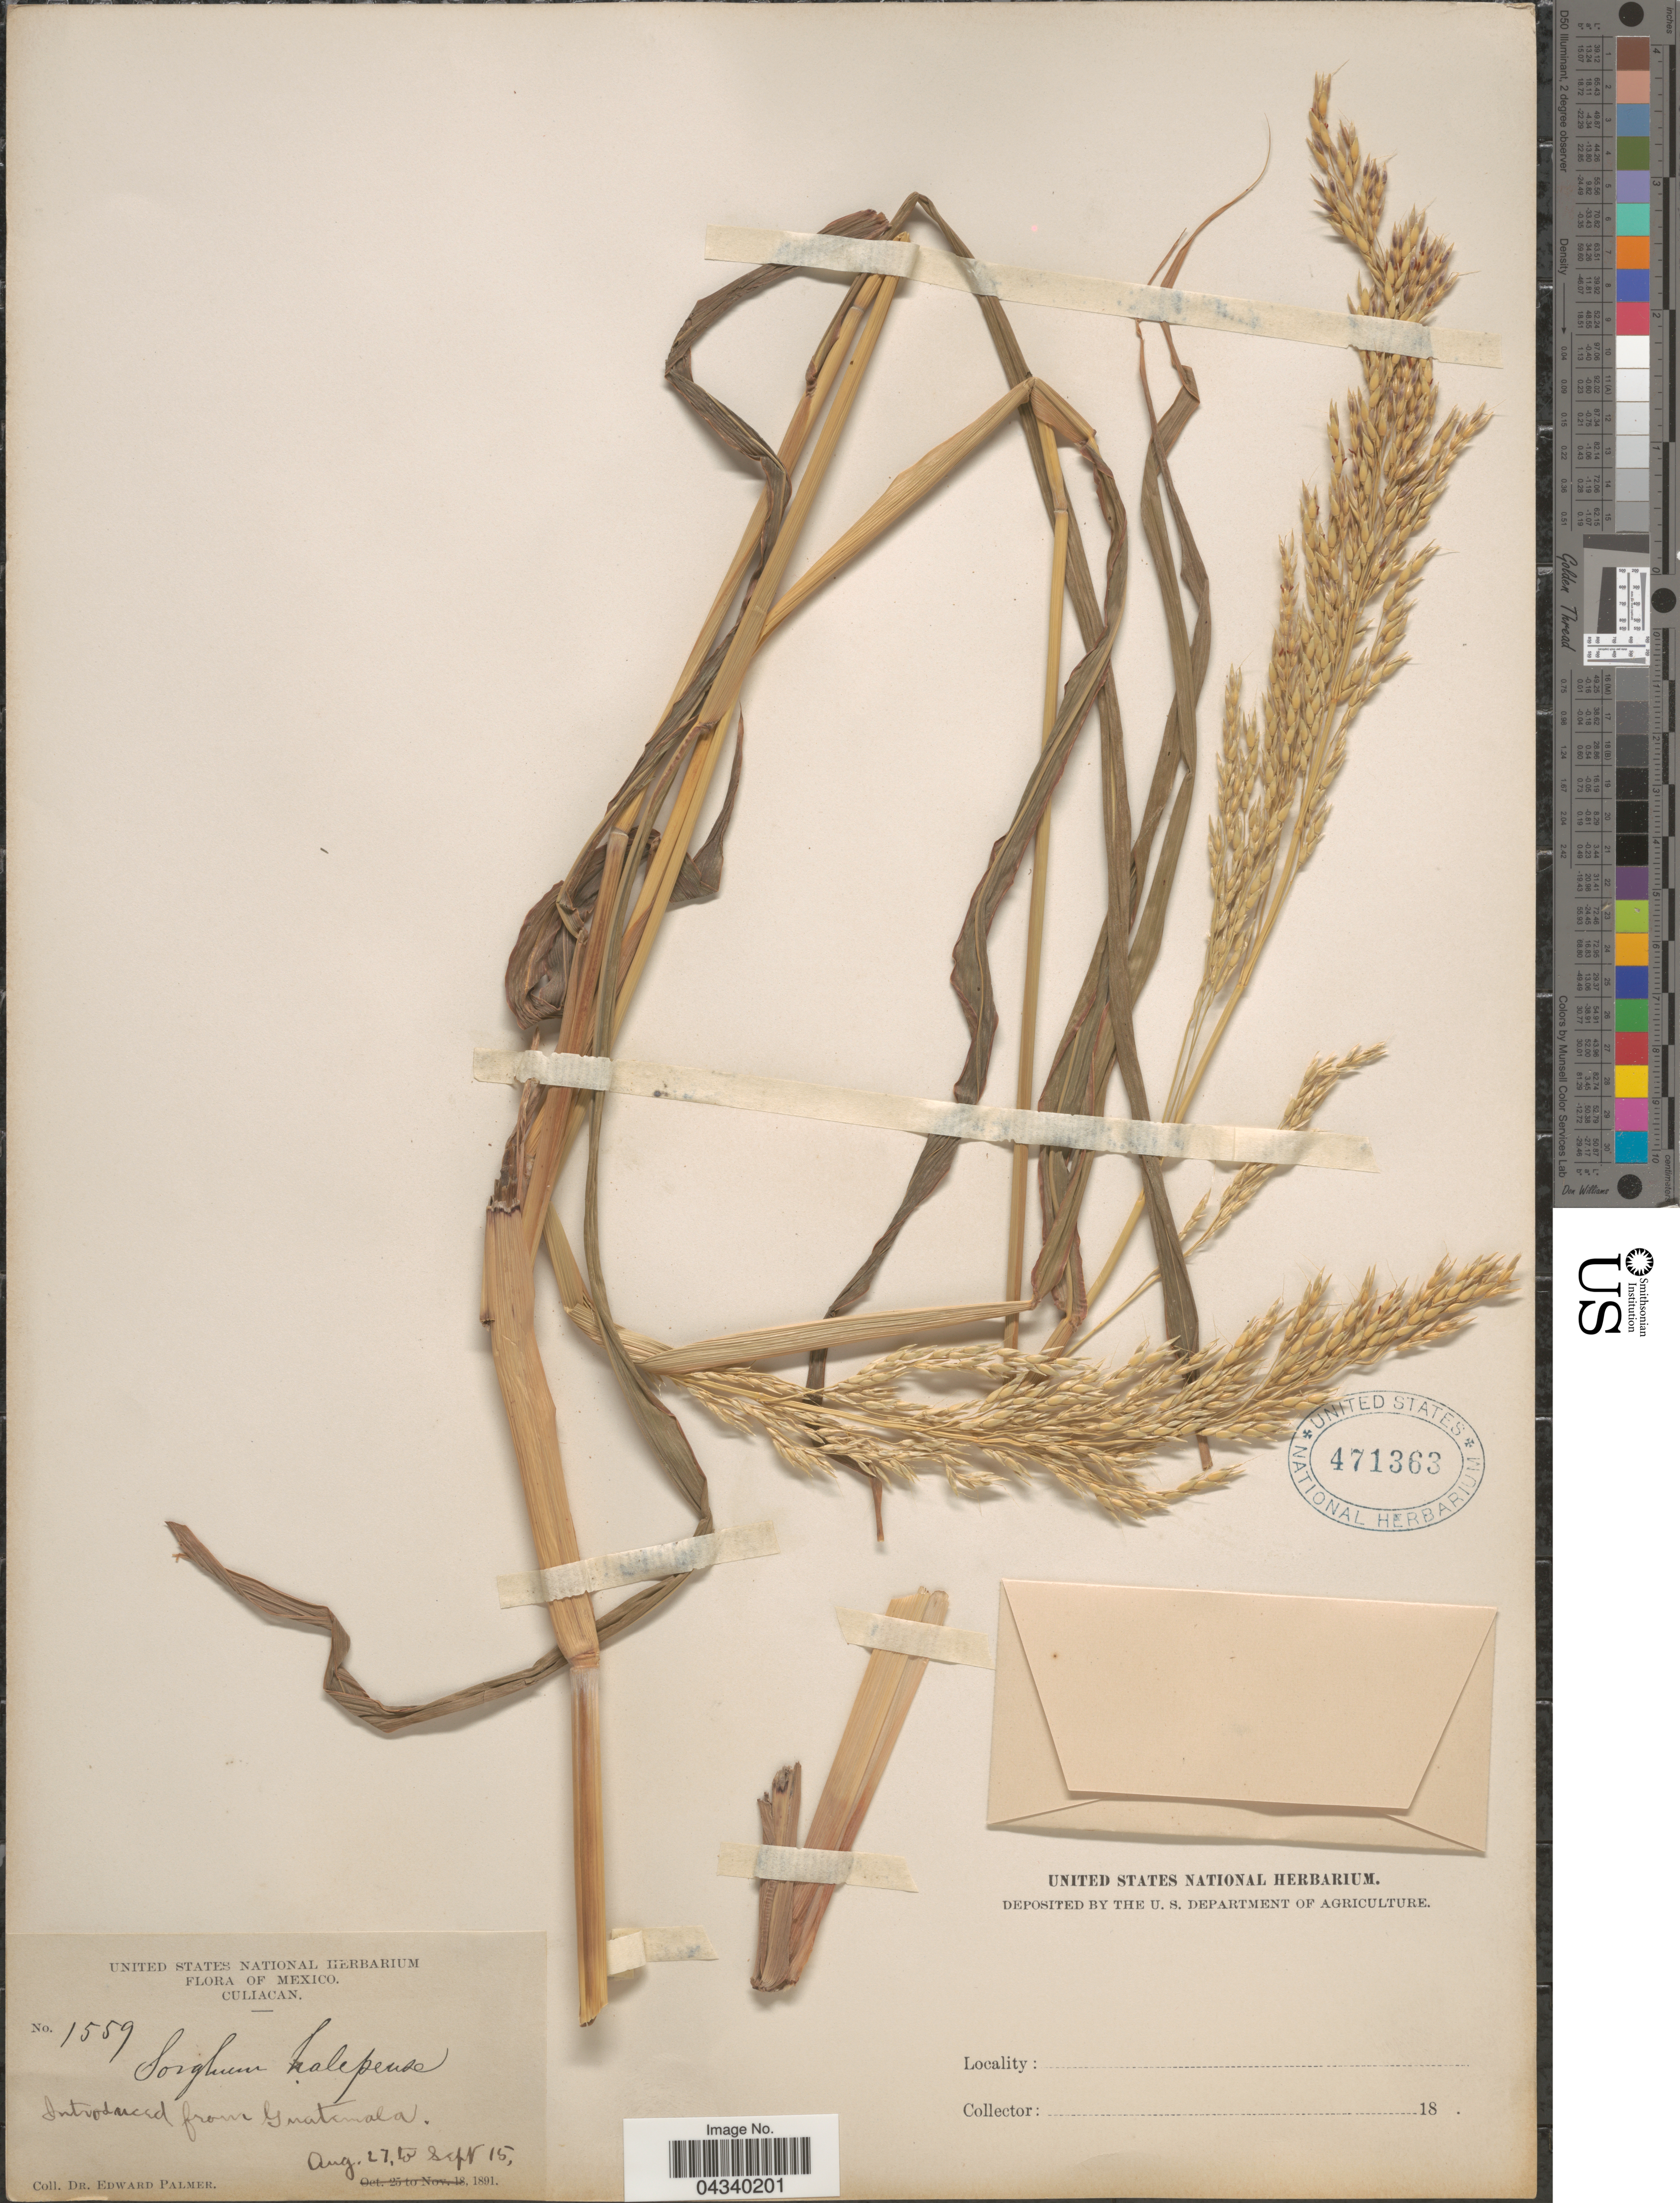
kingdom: Plantae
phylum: Tracheophyta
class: Liliopsida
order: Poales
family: Poaceae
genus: Sorghum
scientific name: Sorghum halepense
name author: (L.) Pers.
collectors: E. Palmer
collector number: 1559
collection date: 1891-08-27/1891-09-15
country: Mexico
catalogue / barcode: US 471363